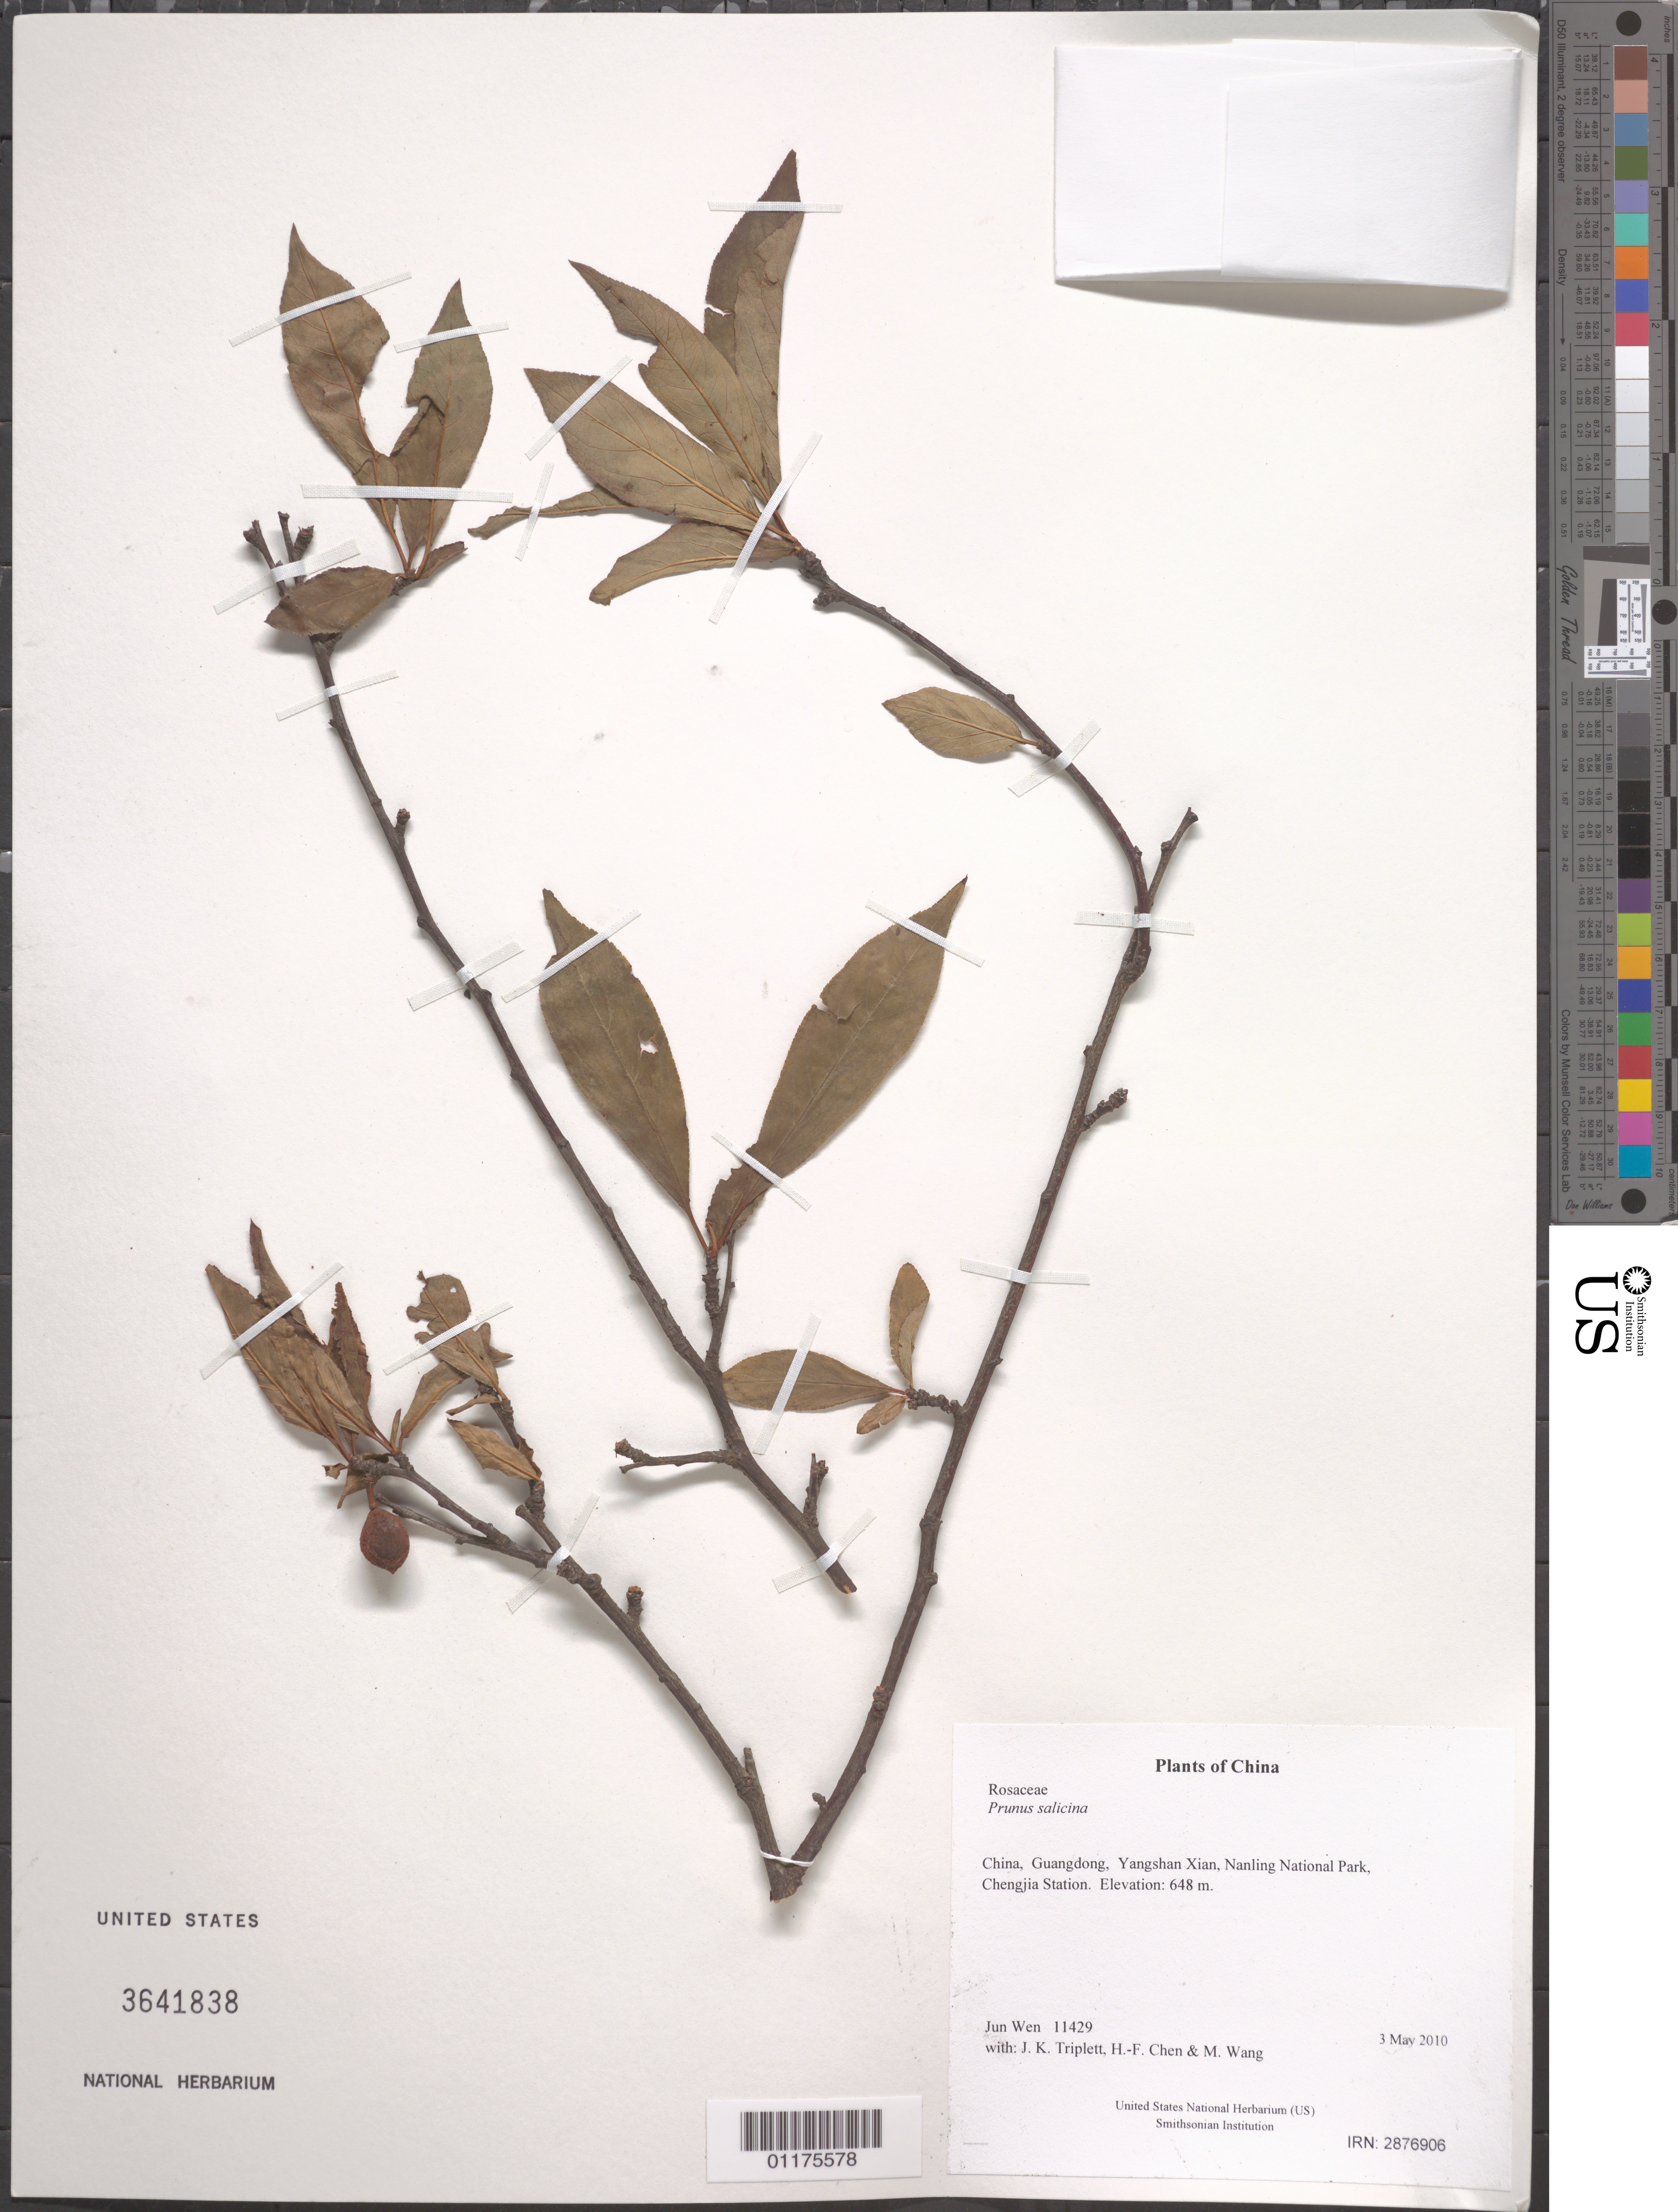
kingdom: Plantae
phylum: Tracheophyta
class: Magnoliopsida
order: Rosales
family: Rosaceae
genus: Prunus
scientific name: Prunus salicina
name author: Lindl.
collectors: J. Wen, J. K. Triplett, H.-F. Chen & M. Wang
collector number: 11429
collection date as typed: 3 May 2010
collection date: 2010-05-03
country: China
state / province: Guangdong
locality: Yangshan Xian, Nanling National Park, Chengjia Station.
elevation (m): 648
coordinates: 24 45.624 N, 112 53.497 E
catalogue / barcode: US 3641838